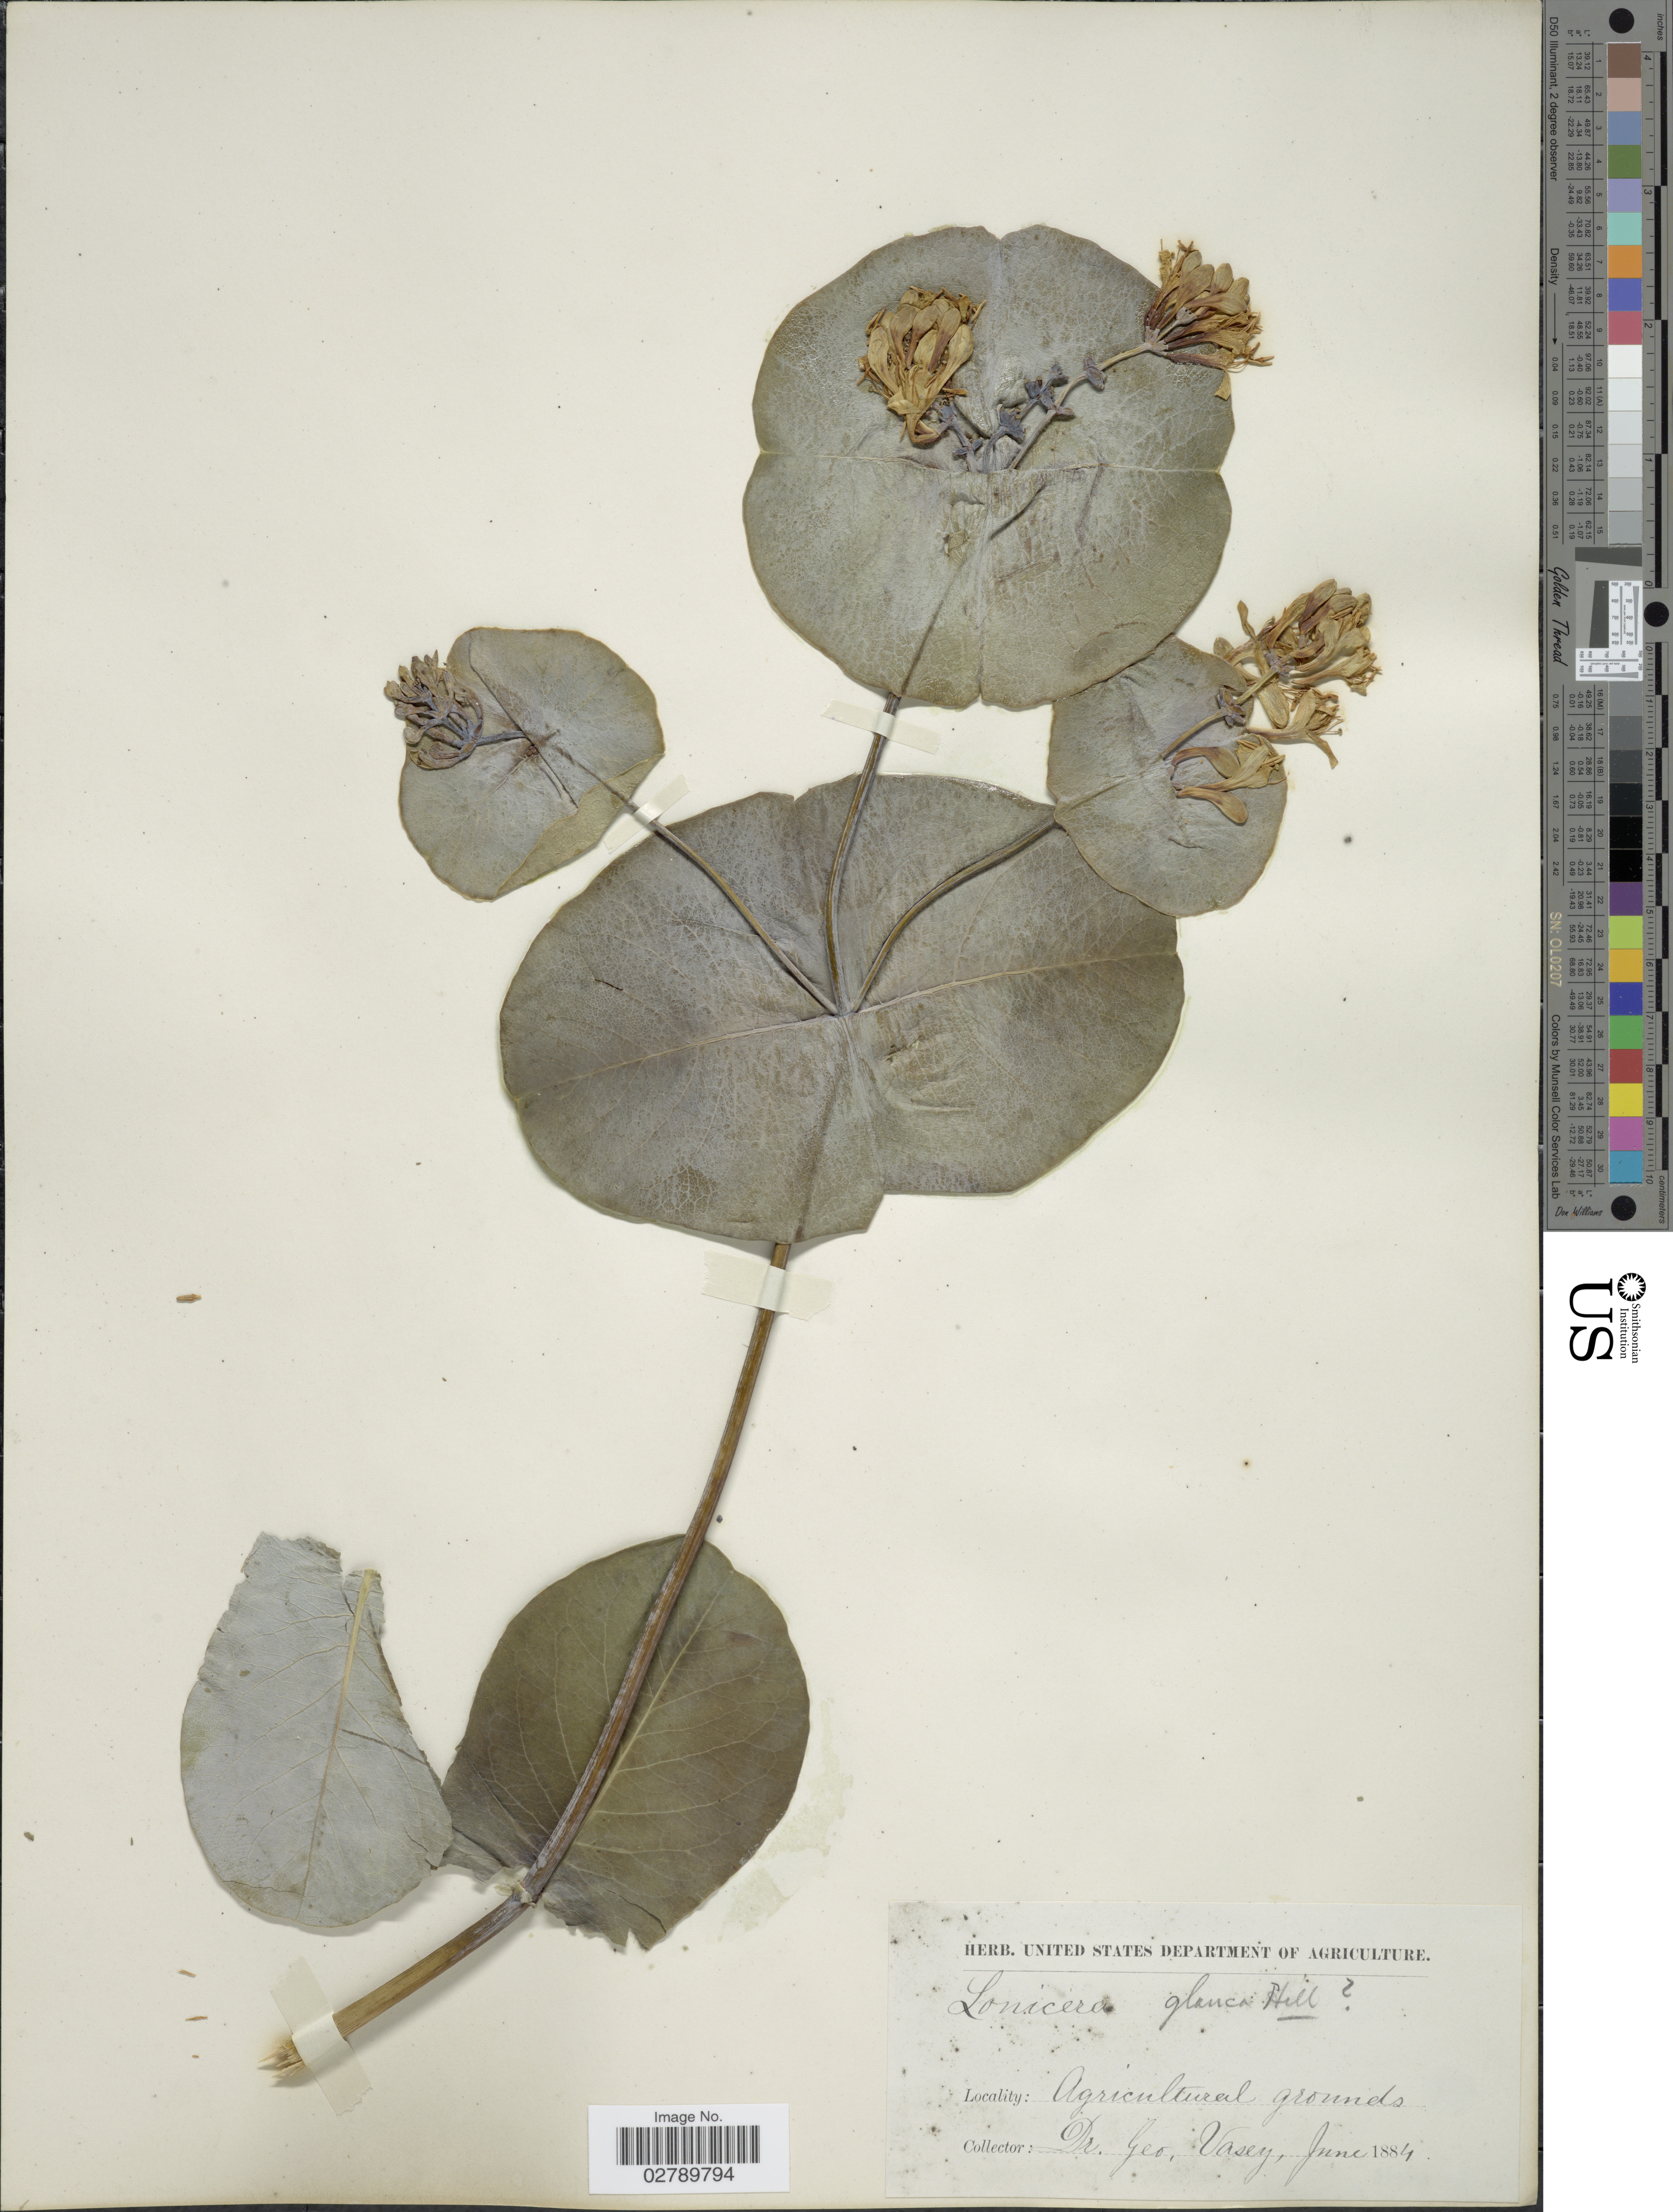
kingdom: Plantae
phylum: Tracheophyta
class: Magnoliopsida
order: Dipsacales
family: Caprifoliaceae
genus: Lonicera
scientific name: Lonicera prolifera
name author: (O. Kirchner) Booth ex Rehder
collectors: G. Vasey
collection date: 1884-06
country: United States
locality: Agricultural grounds.